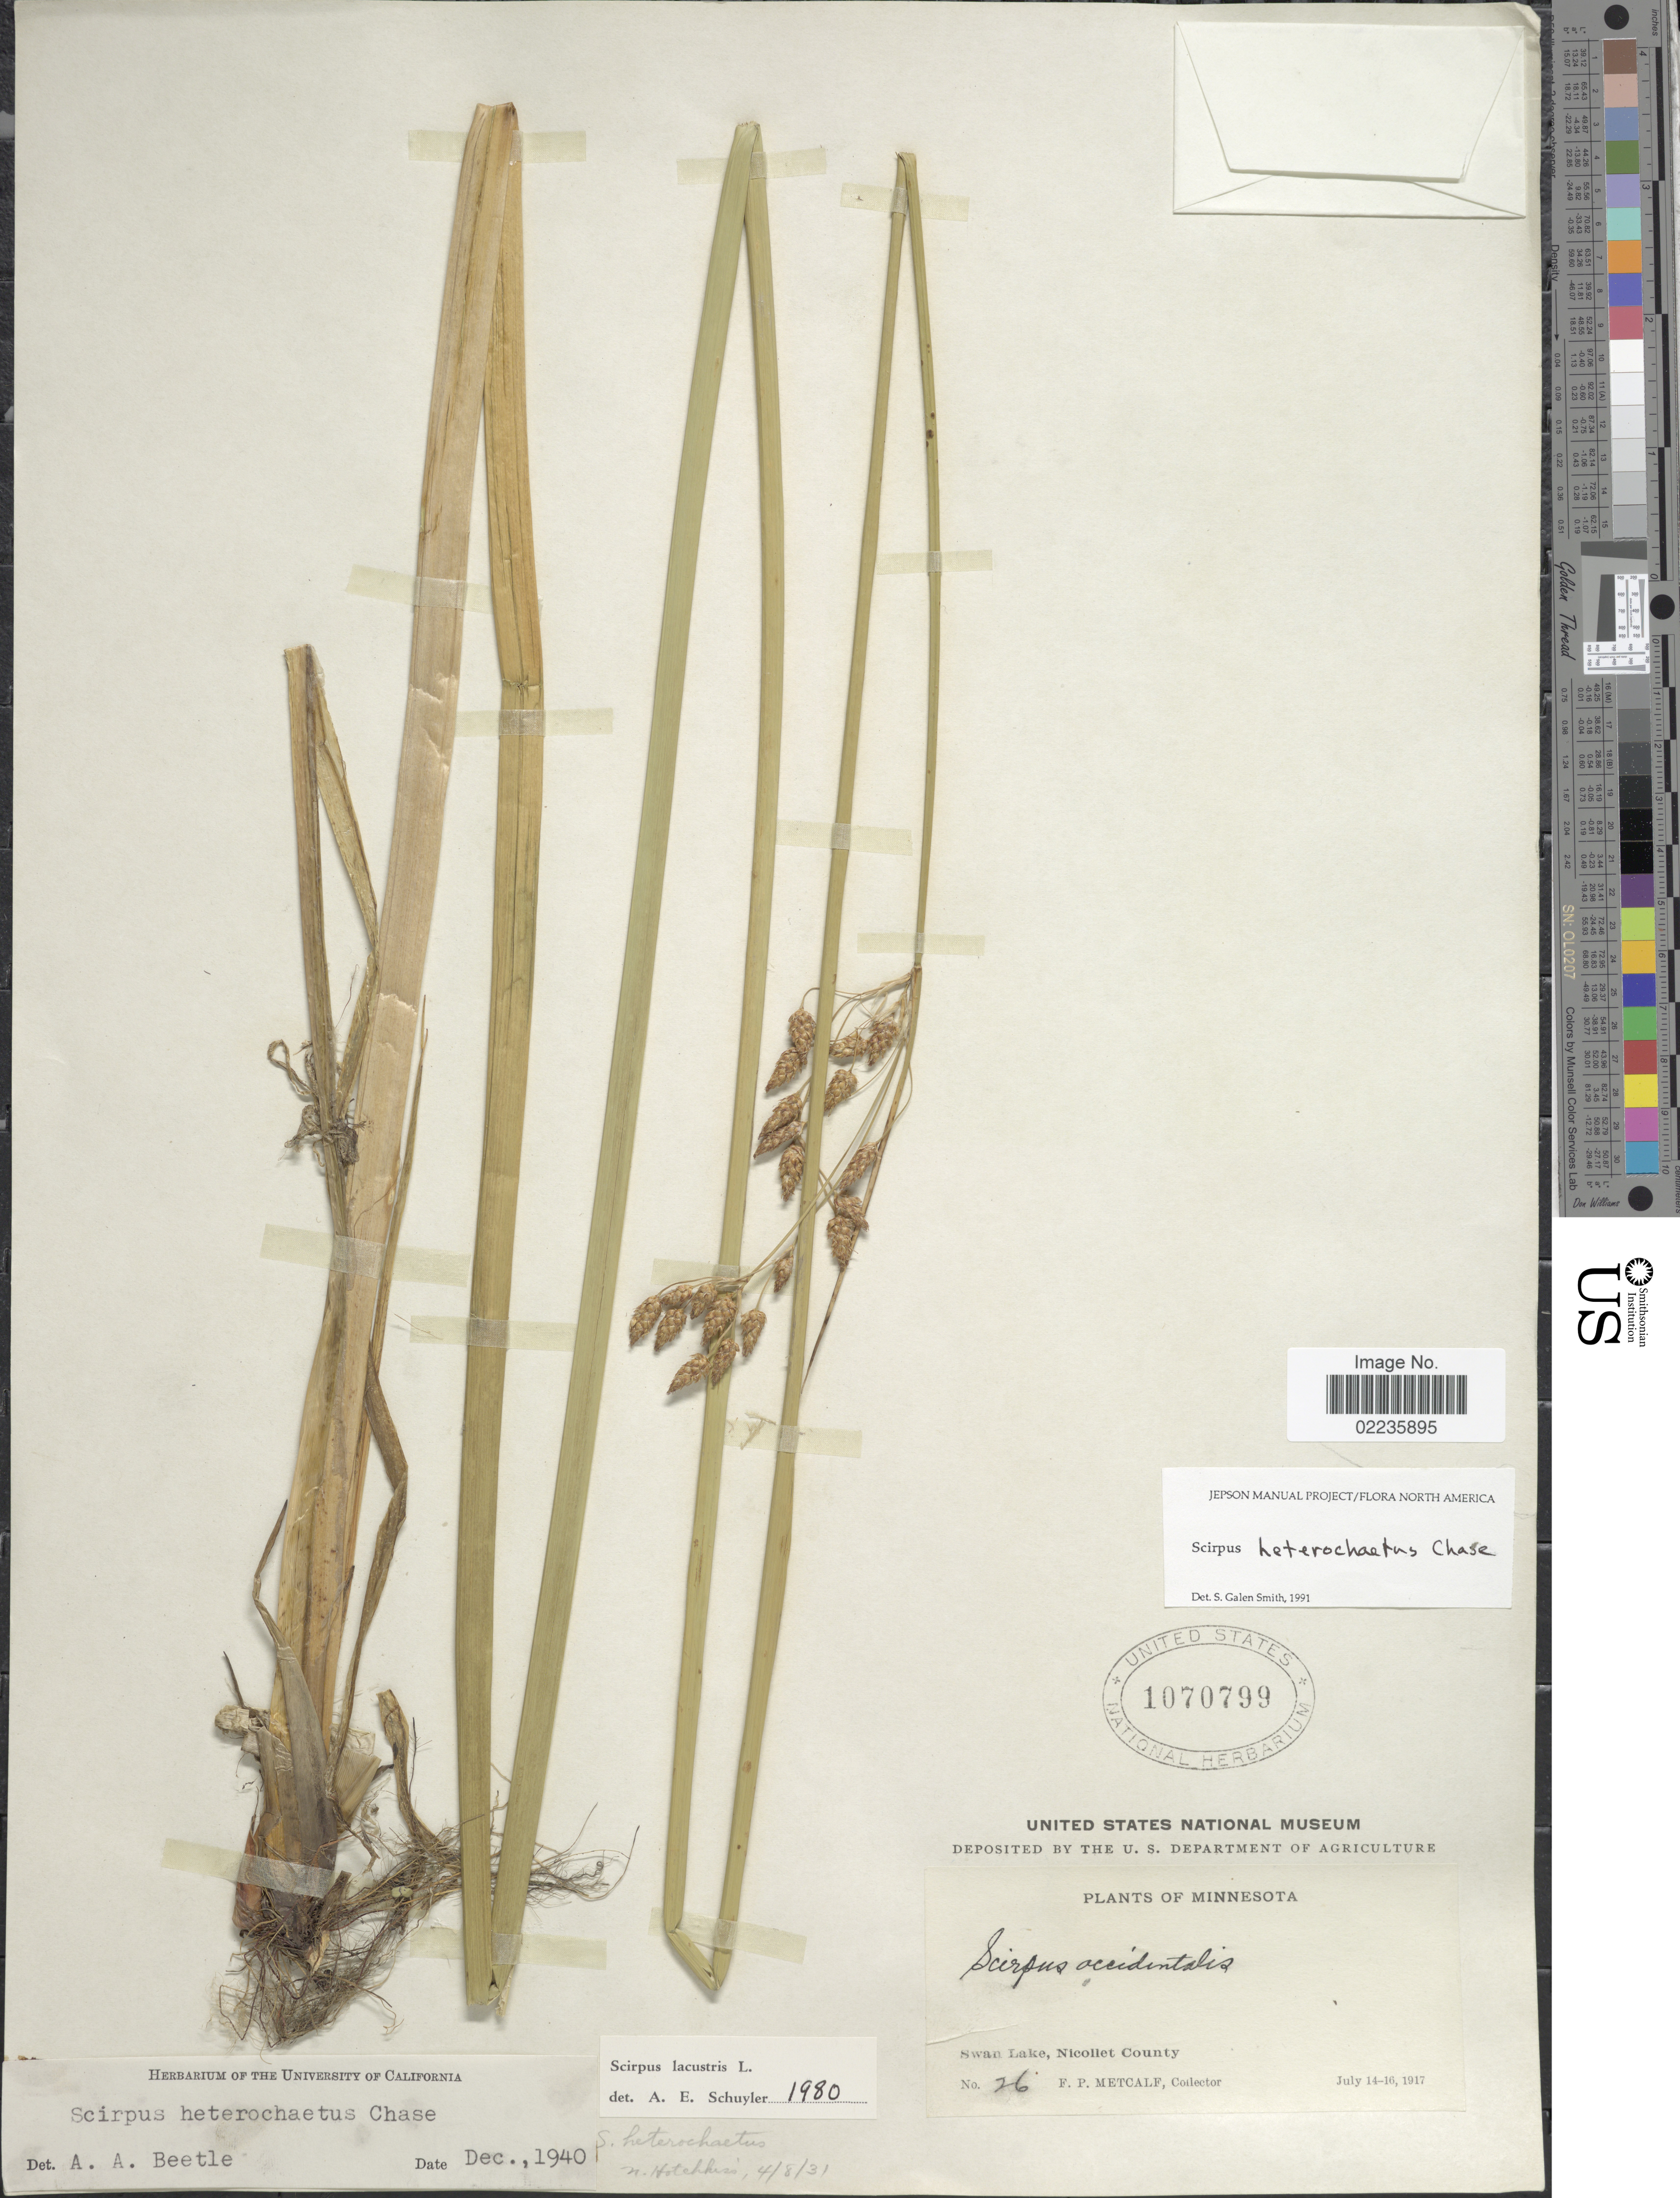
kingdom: Plantae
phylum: Tracheophyta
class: Liliopsida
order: Poales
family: Cyperaceae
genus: Schoenoplectus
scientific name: Schoenoplectus heterochaetus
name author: (Chase) Soják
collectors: F. Metcalf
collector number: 26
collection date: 1917-07-14/1917-07-16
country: United States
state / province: Minnesota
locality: Swan Lake, Nicollet County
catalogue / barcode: US 1070799